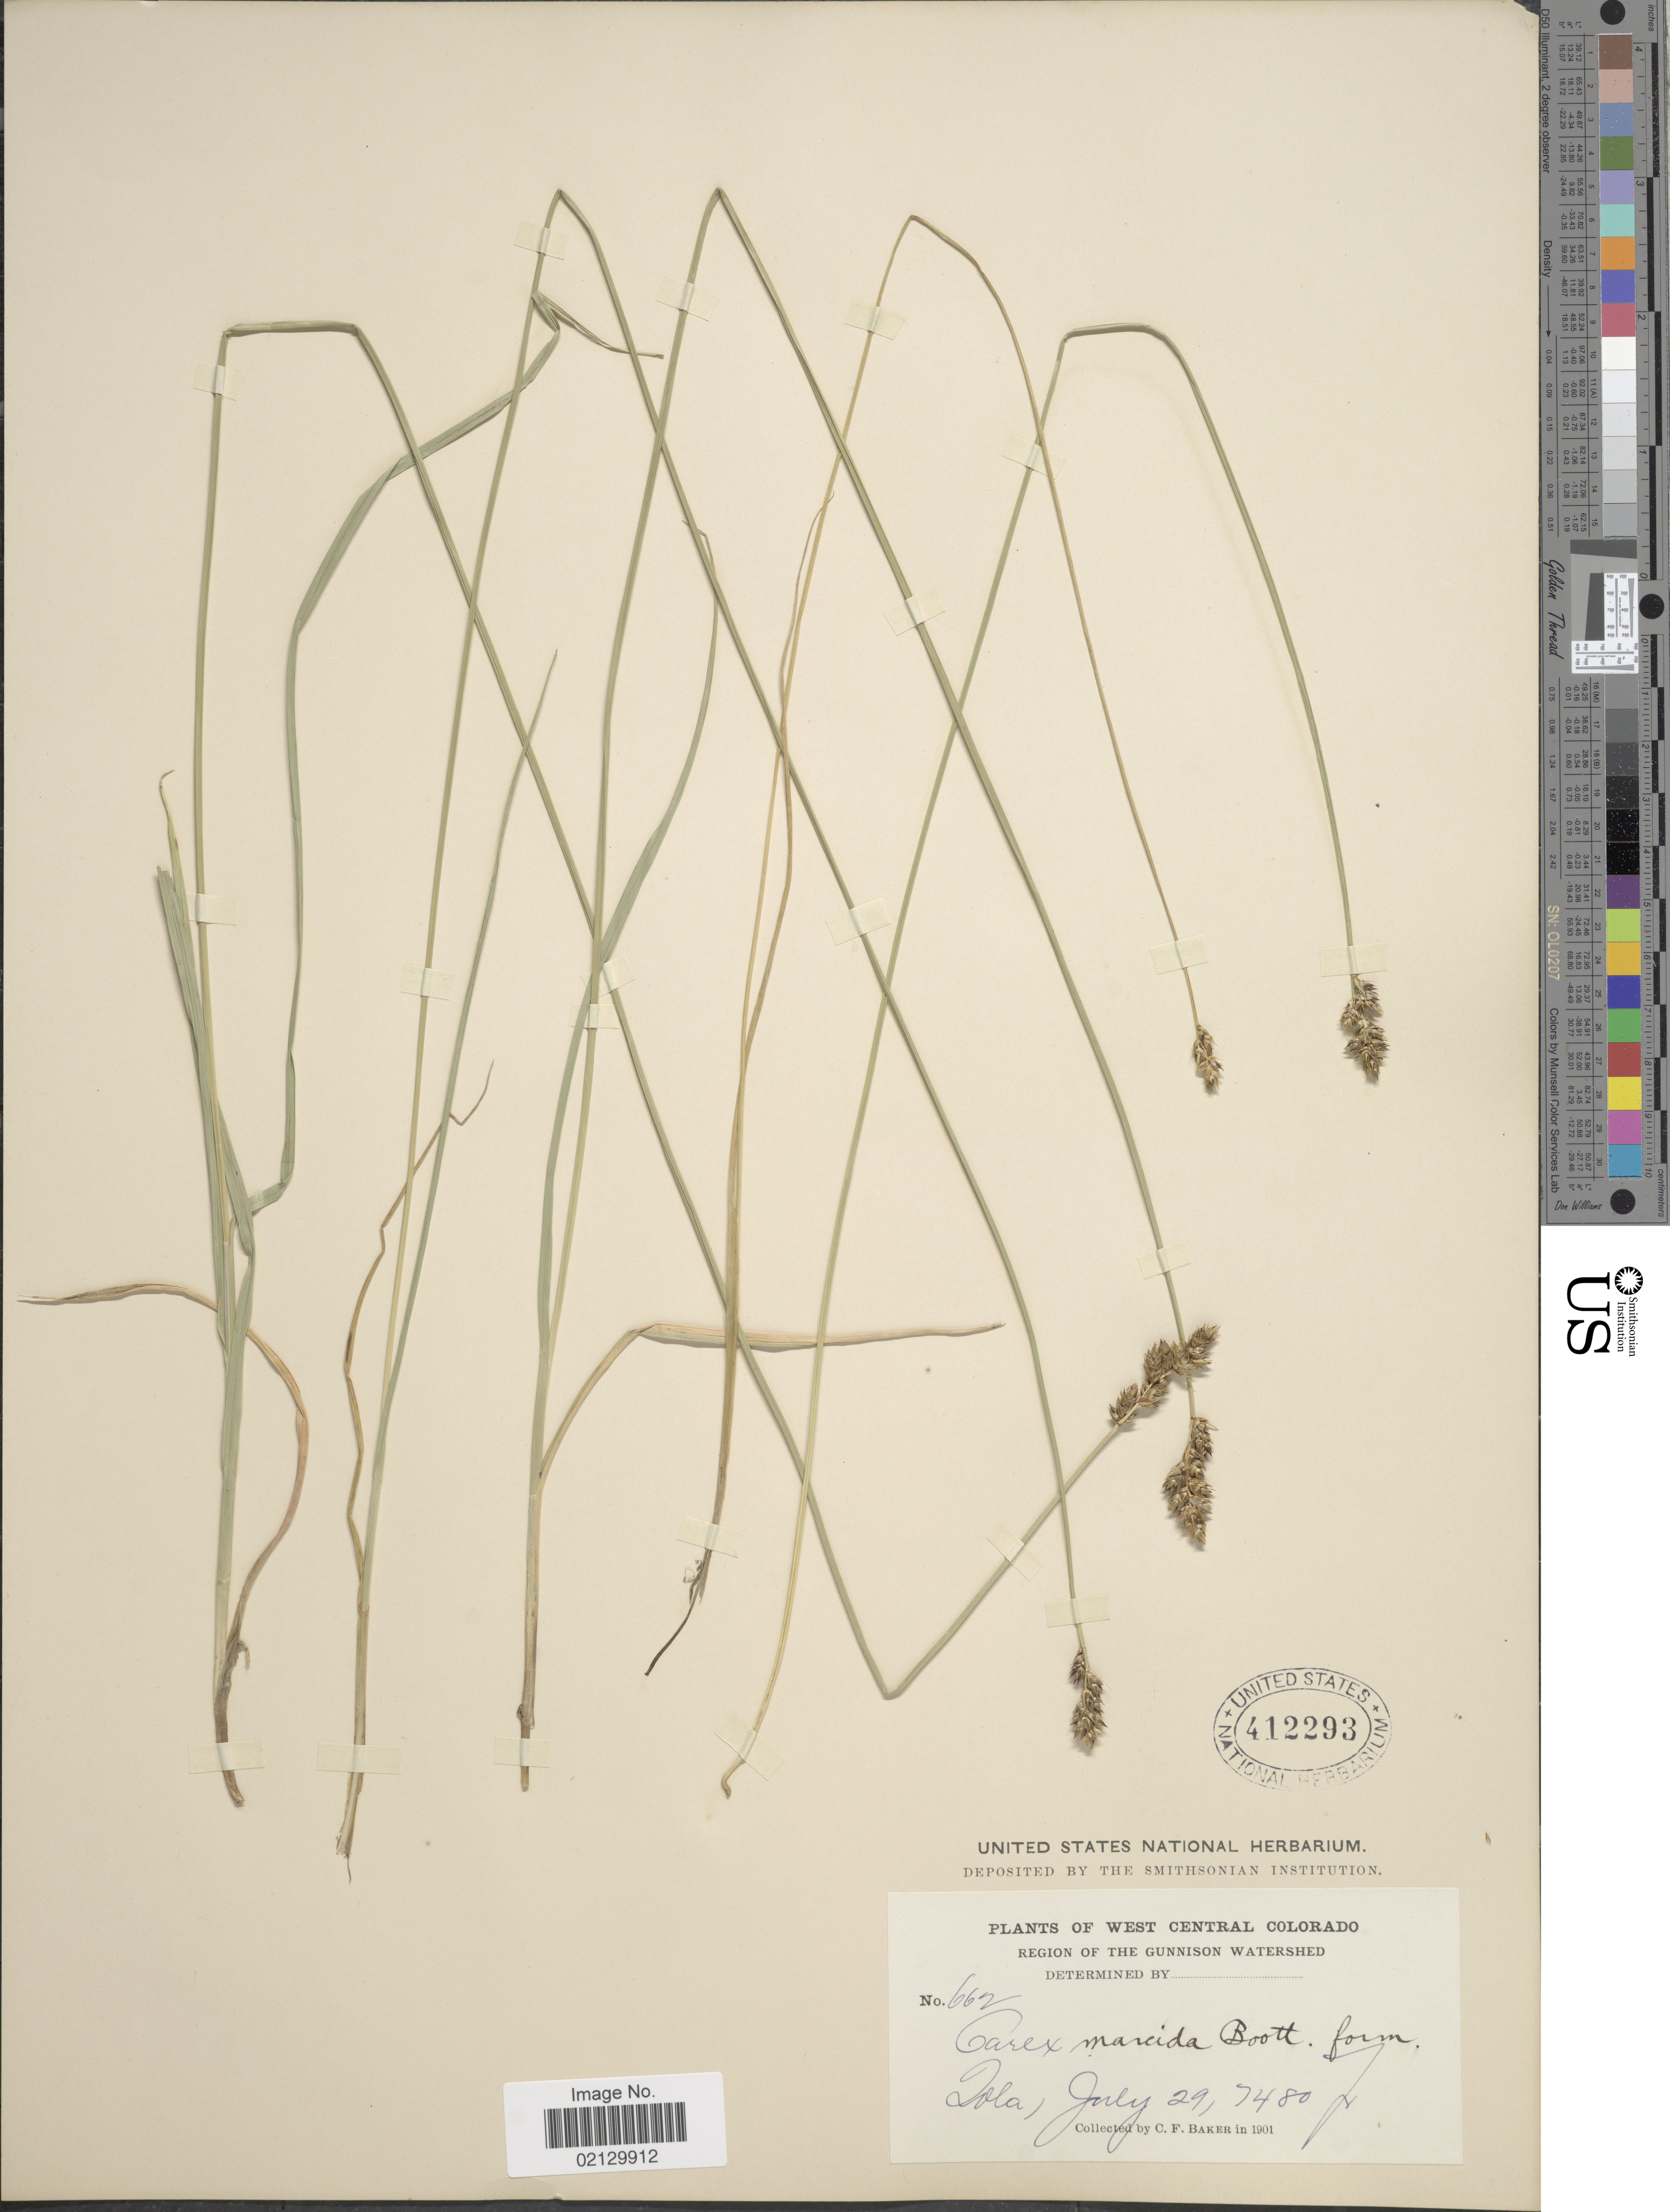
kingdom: Plantae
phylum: Tracheophyta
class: Liliopsida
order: Poales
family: Cyperaceae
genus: Carex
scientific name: Carex praegracilis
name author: W. Boott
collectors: C. F. Baker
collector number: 662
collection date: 1901-07-29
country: United States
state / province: Colorado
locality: West Central Colorado. Region of the Gunnison Watershed. Iola.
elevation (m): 2280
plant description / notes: Corrected "Idola" to "Iola."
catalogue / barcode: US 412293